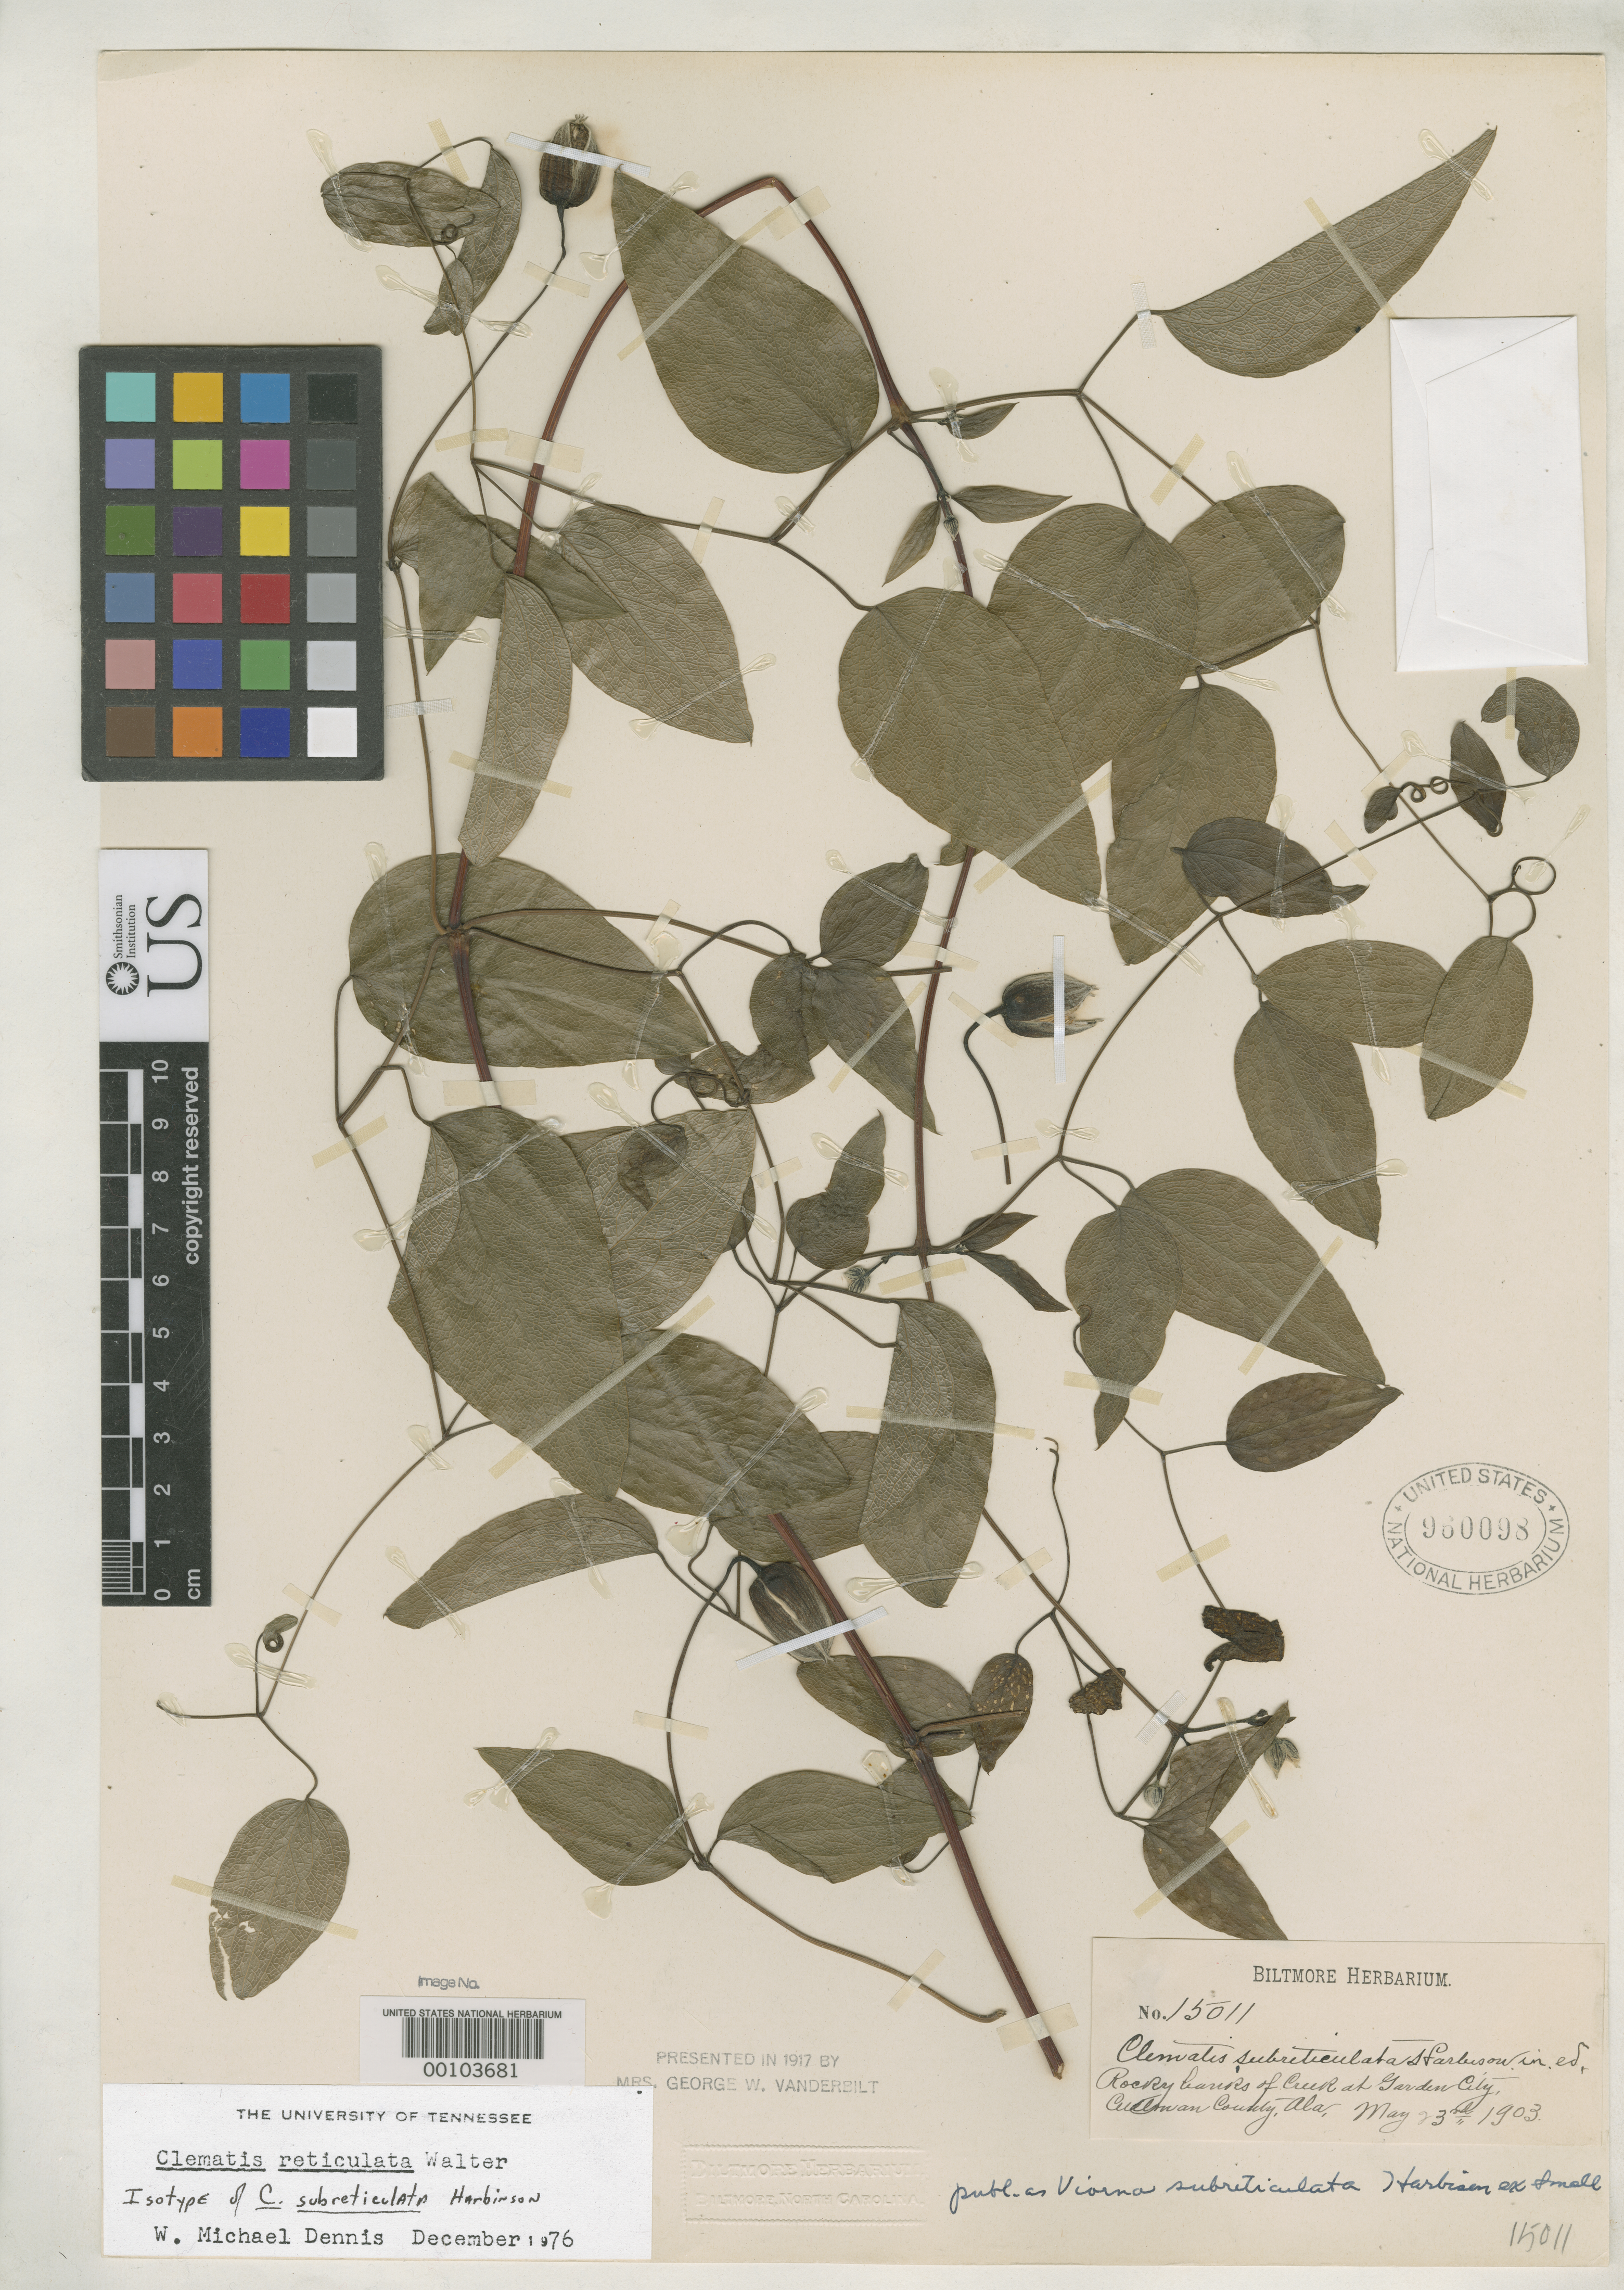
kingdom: Plantae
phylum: Tracheophyta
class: Magnoliopsida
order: Ranunculales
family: Ranunculaceae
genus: Viorna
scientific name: Viorna subreticulata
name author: Harb. ex Small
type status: Holotype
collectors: ex herb. Biltmore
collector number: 15011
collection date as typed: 23 May 1903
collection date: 1903-05-23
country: United States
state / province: Alabama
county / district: Cullman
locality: Garden City.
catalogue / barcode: US 960898